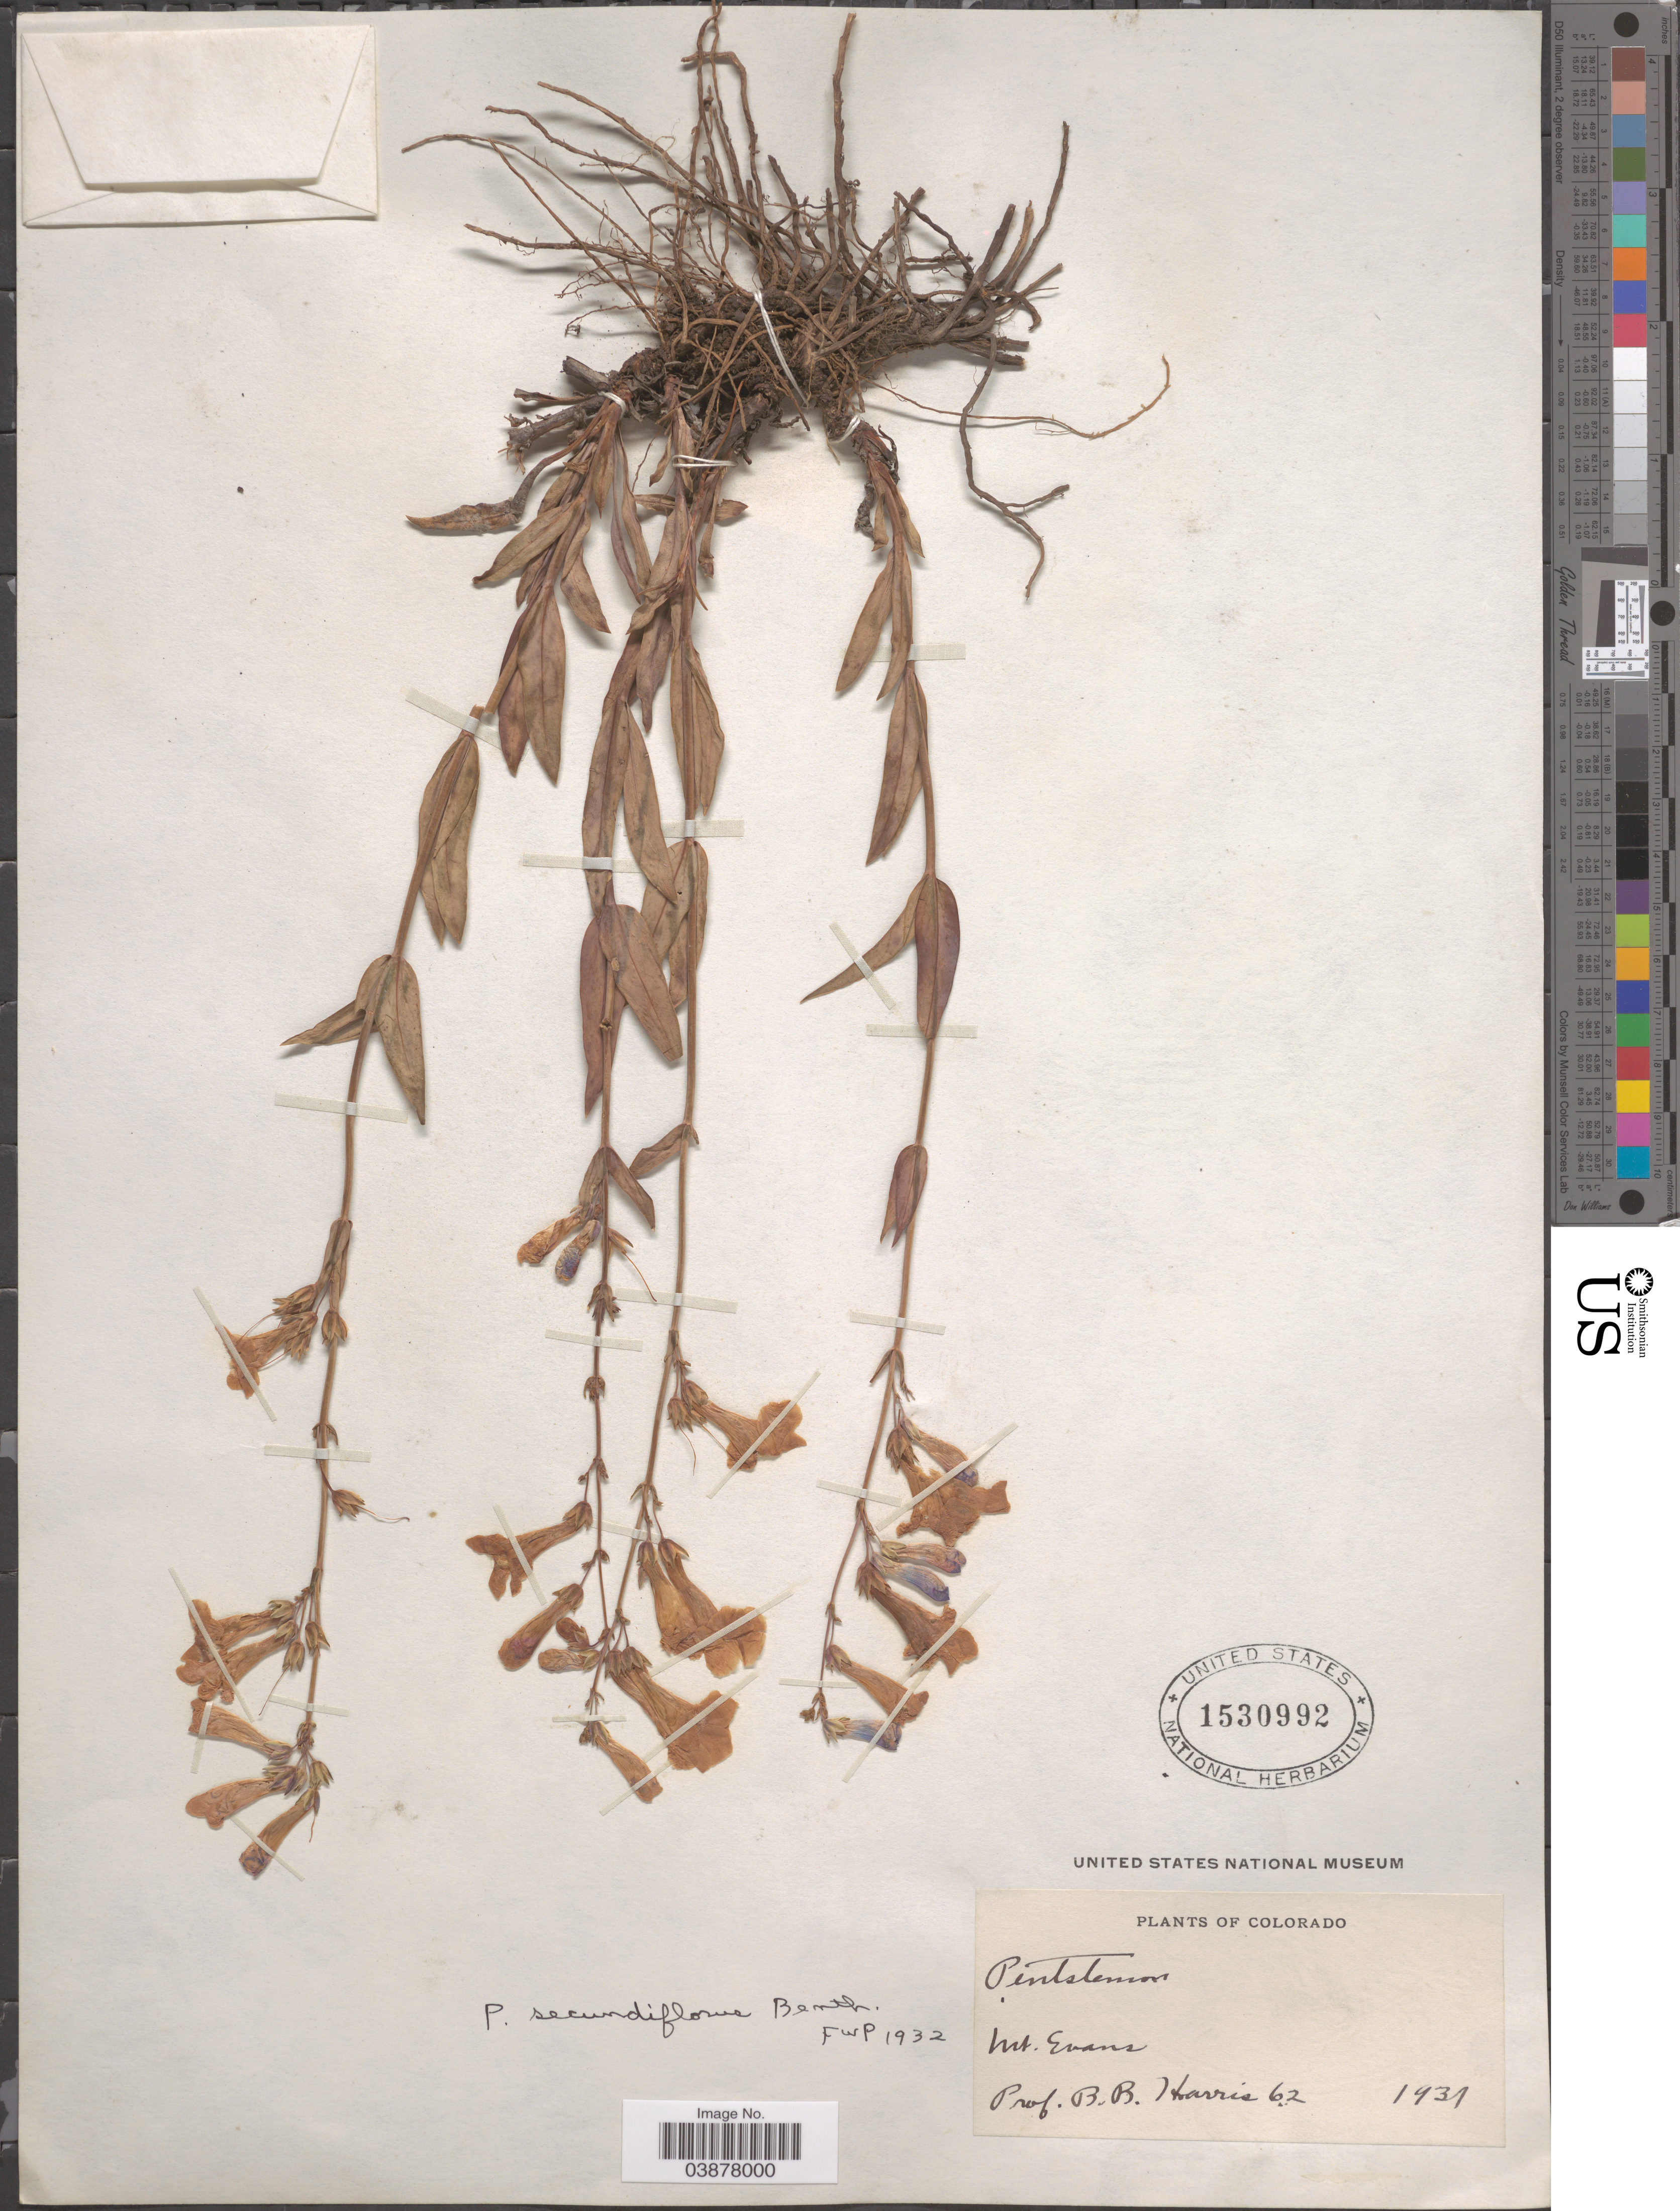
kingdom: Plantae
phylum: Tracheophyta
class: Magnoliopsida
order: Lamiales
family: Plantaginaceae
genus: Penstemon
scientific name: Penstemon secundiflorus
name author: Benth.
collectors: B. B. Harris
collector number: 62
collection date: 1931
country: United States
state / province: Colorado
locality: Mt. Evans.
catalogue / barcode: US 1530992